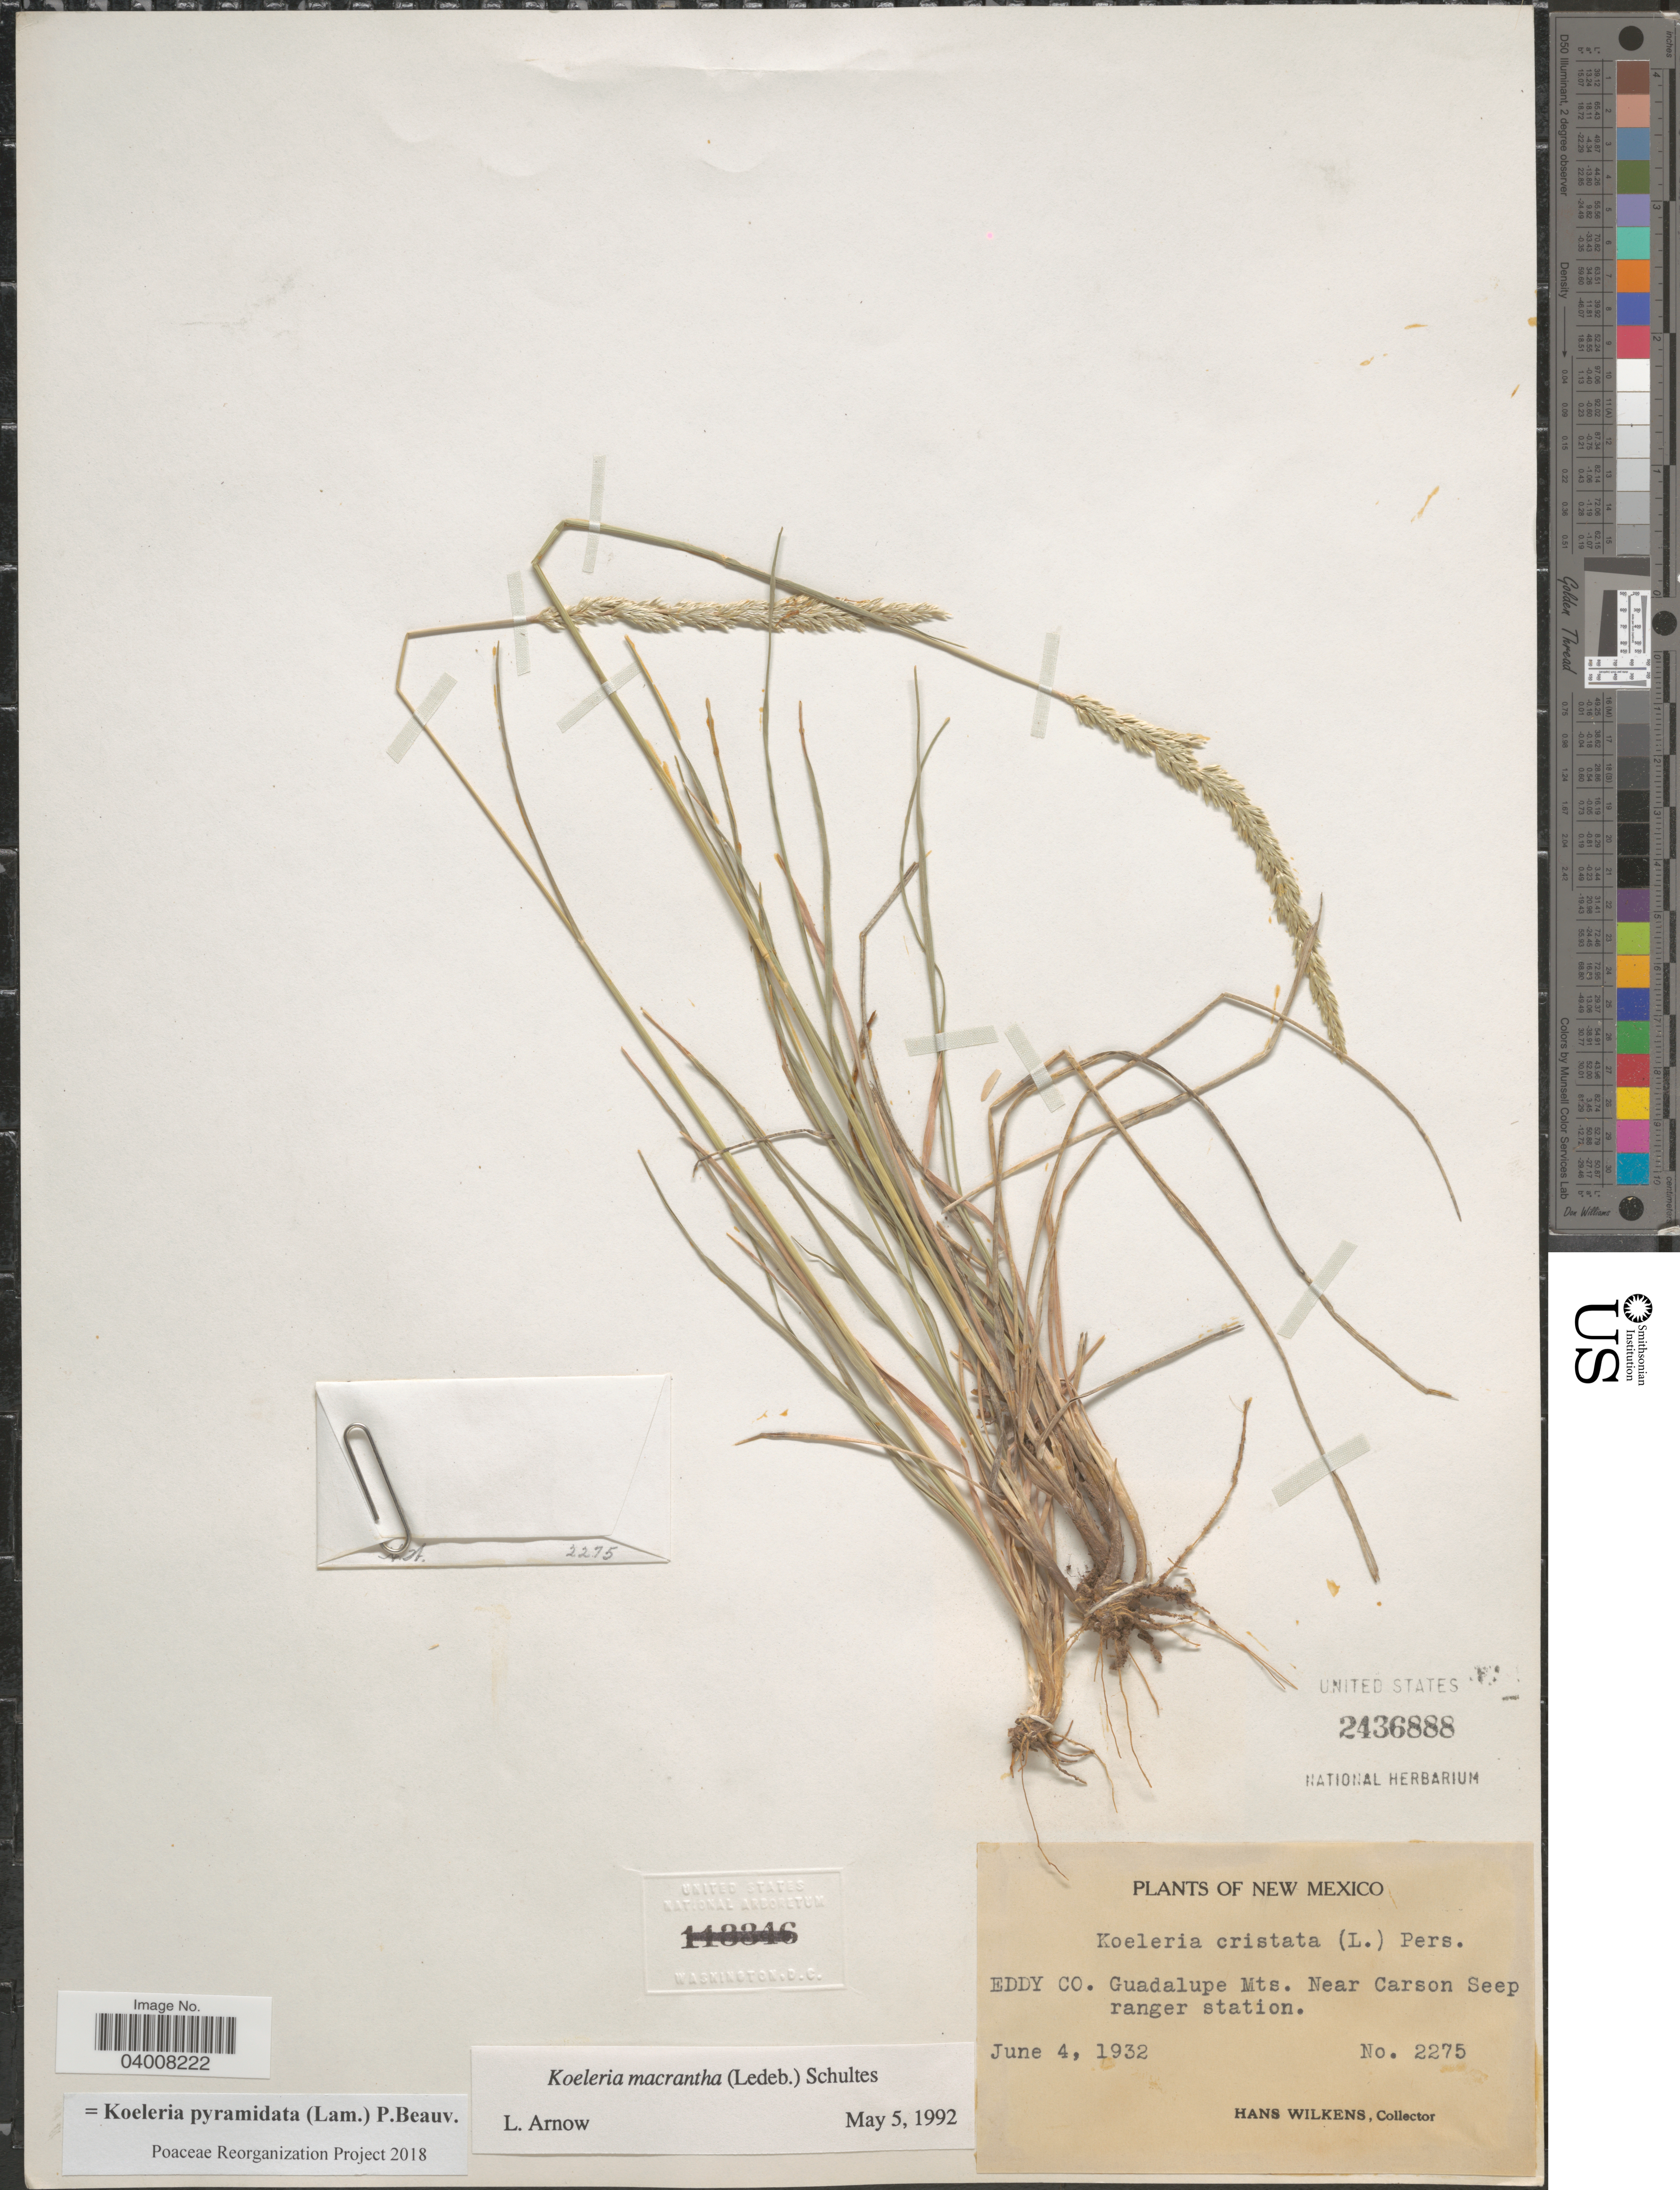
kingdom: Plantae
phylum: Tracheophyta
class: Liliopsida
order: Poales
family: Poaceae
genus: Koeleria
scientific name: Koeleria pyramidata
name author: (Lam.) P. Beauv.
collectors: H. Wilkens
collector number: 2275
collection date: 1932-06-04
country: United States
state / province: New Mexico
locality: Eddy Co. Guadalupe Mts. Near Carson Seep ranger station.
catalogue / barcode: US 2436888